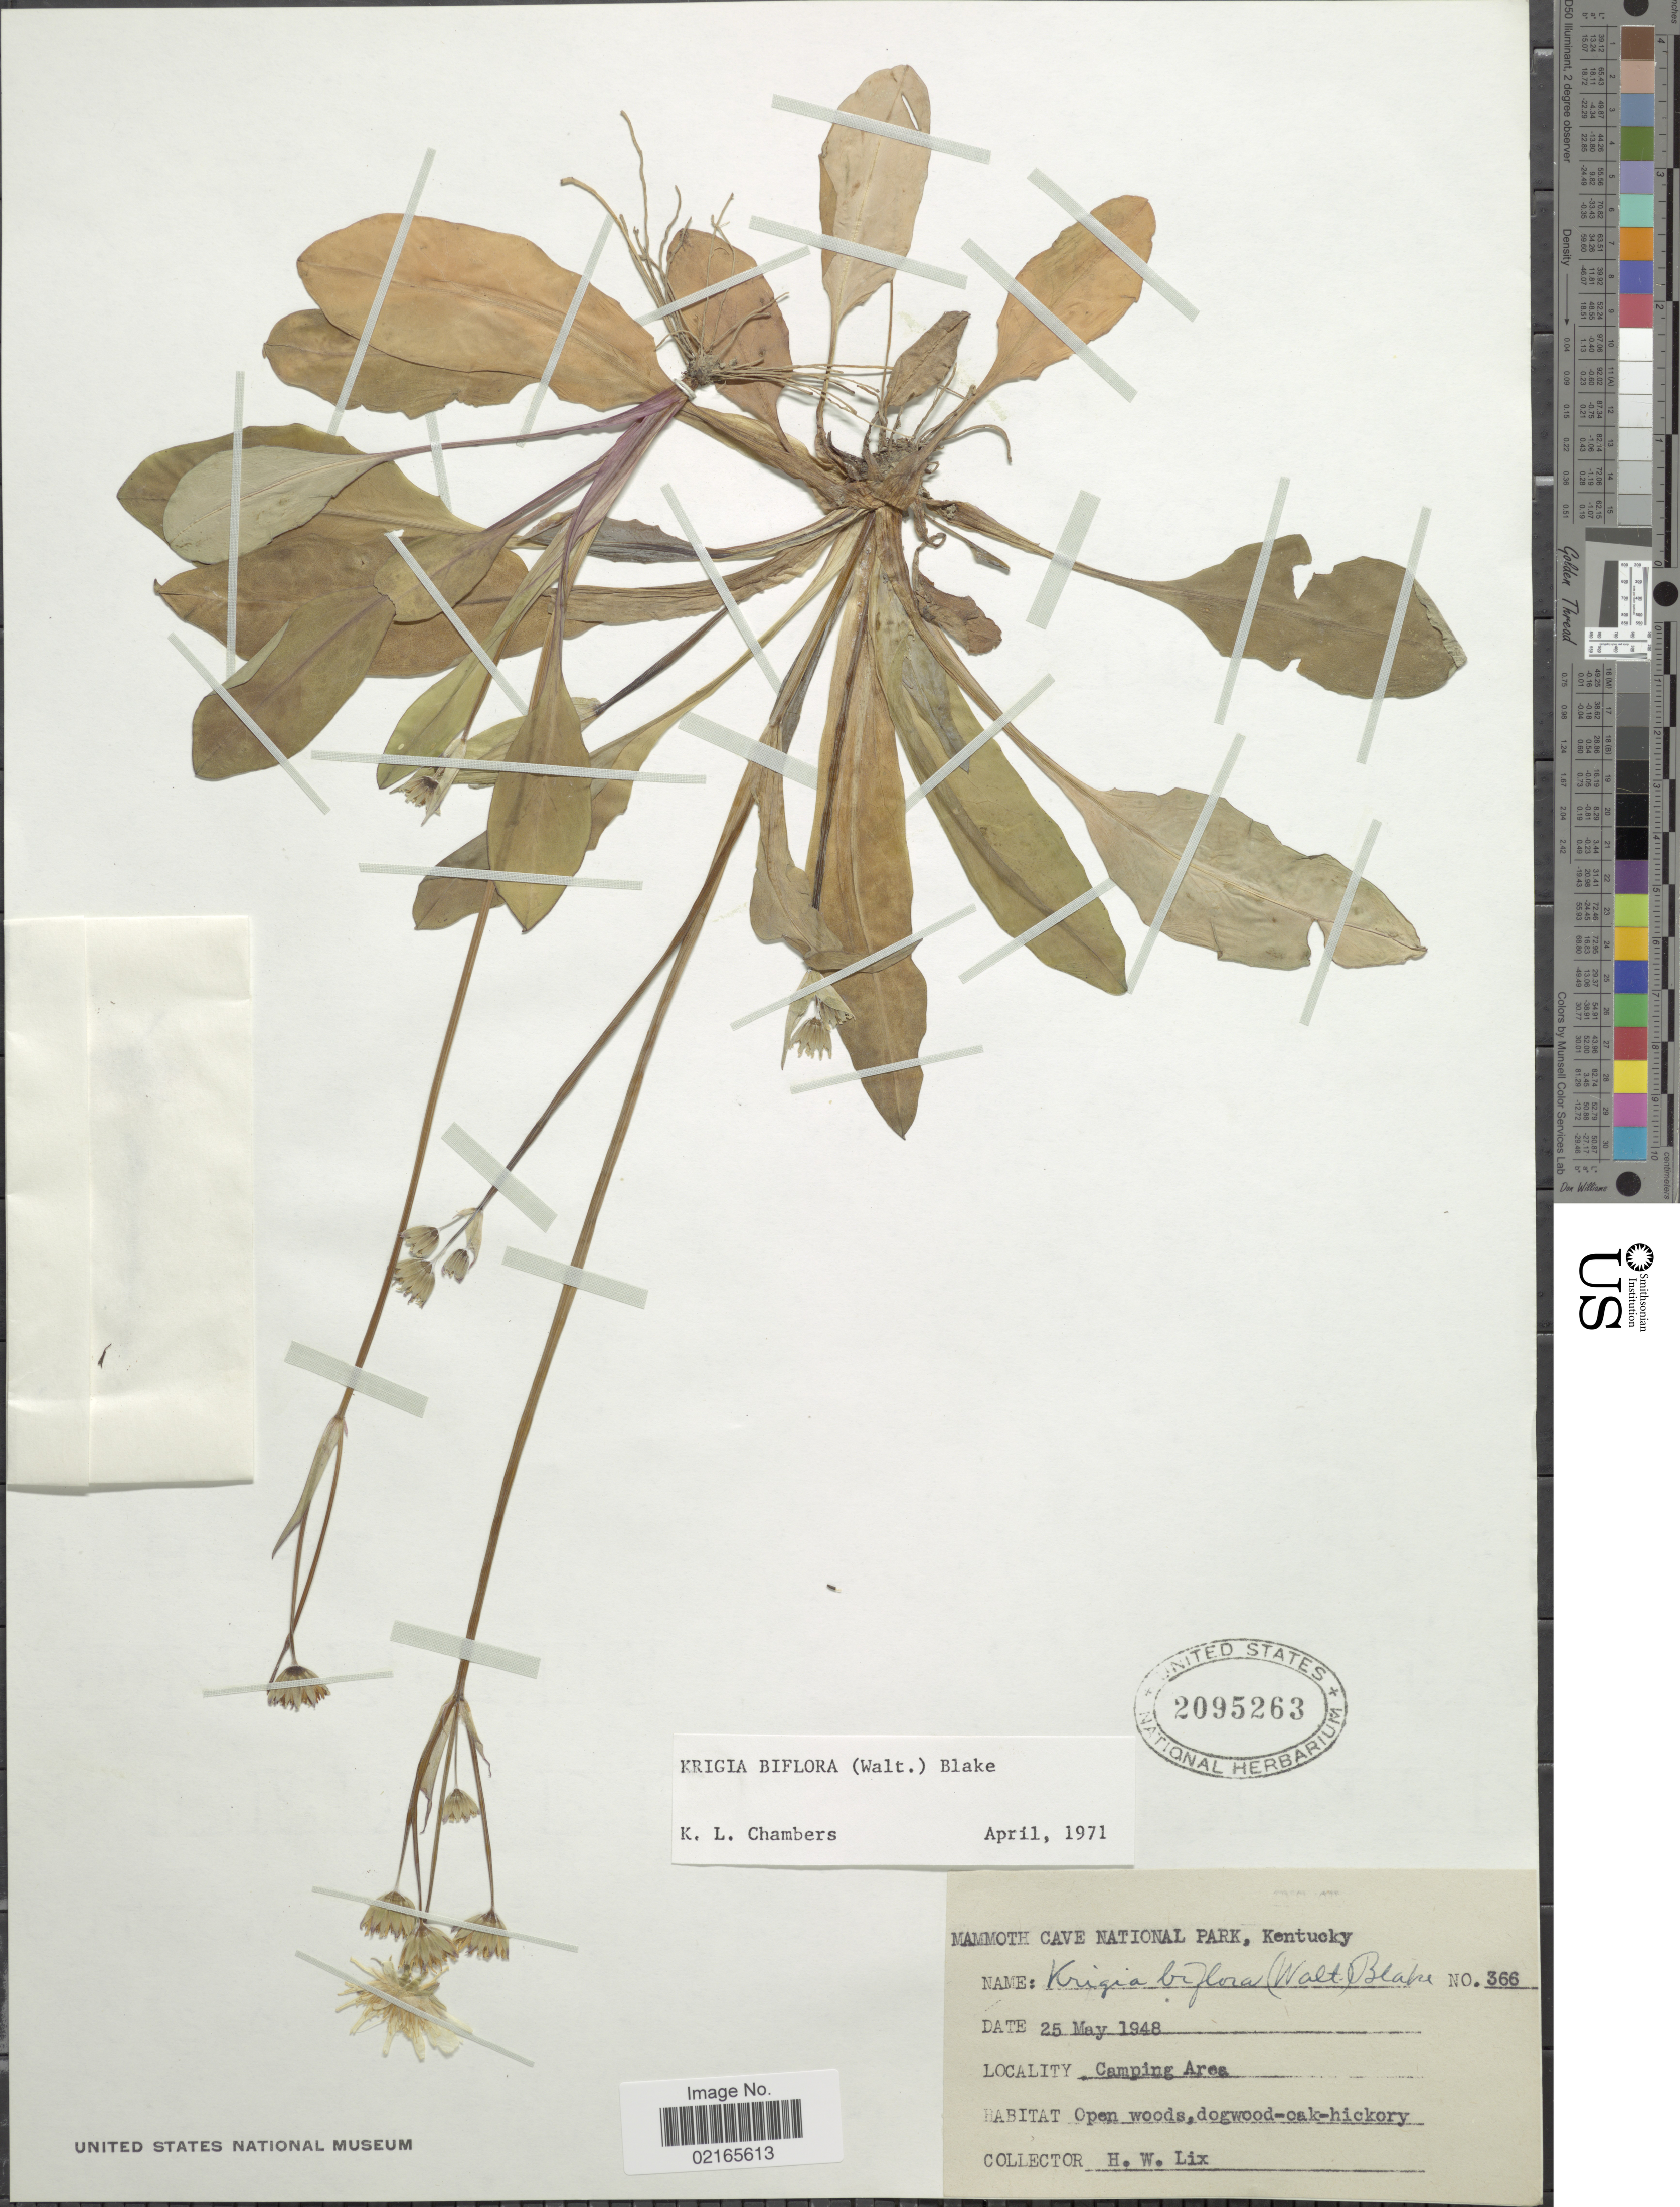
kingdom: Plantae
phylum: Tracheophyta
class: Magnoliopsida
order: Asterales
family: Asteraceae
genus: Krigia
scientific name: Krigia biflora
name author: (Walter) S.F. Blake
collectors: H. W. Lix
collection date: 1948-05-25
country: United States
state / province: Kentucky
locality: Mammoth Cave National Park, Camping Area, open woods, dogwood-oak-hickory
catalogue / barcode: US 2095263